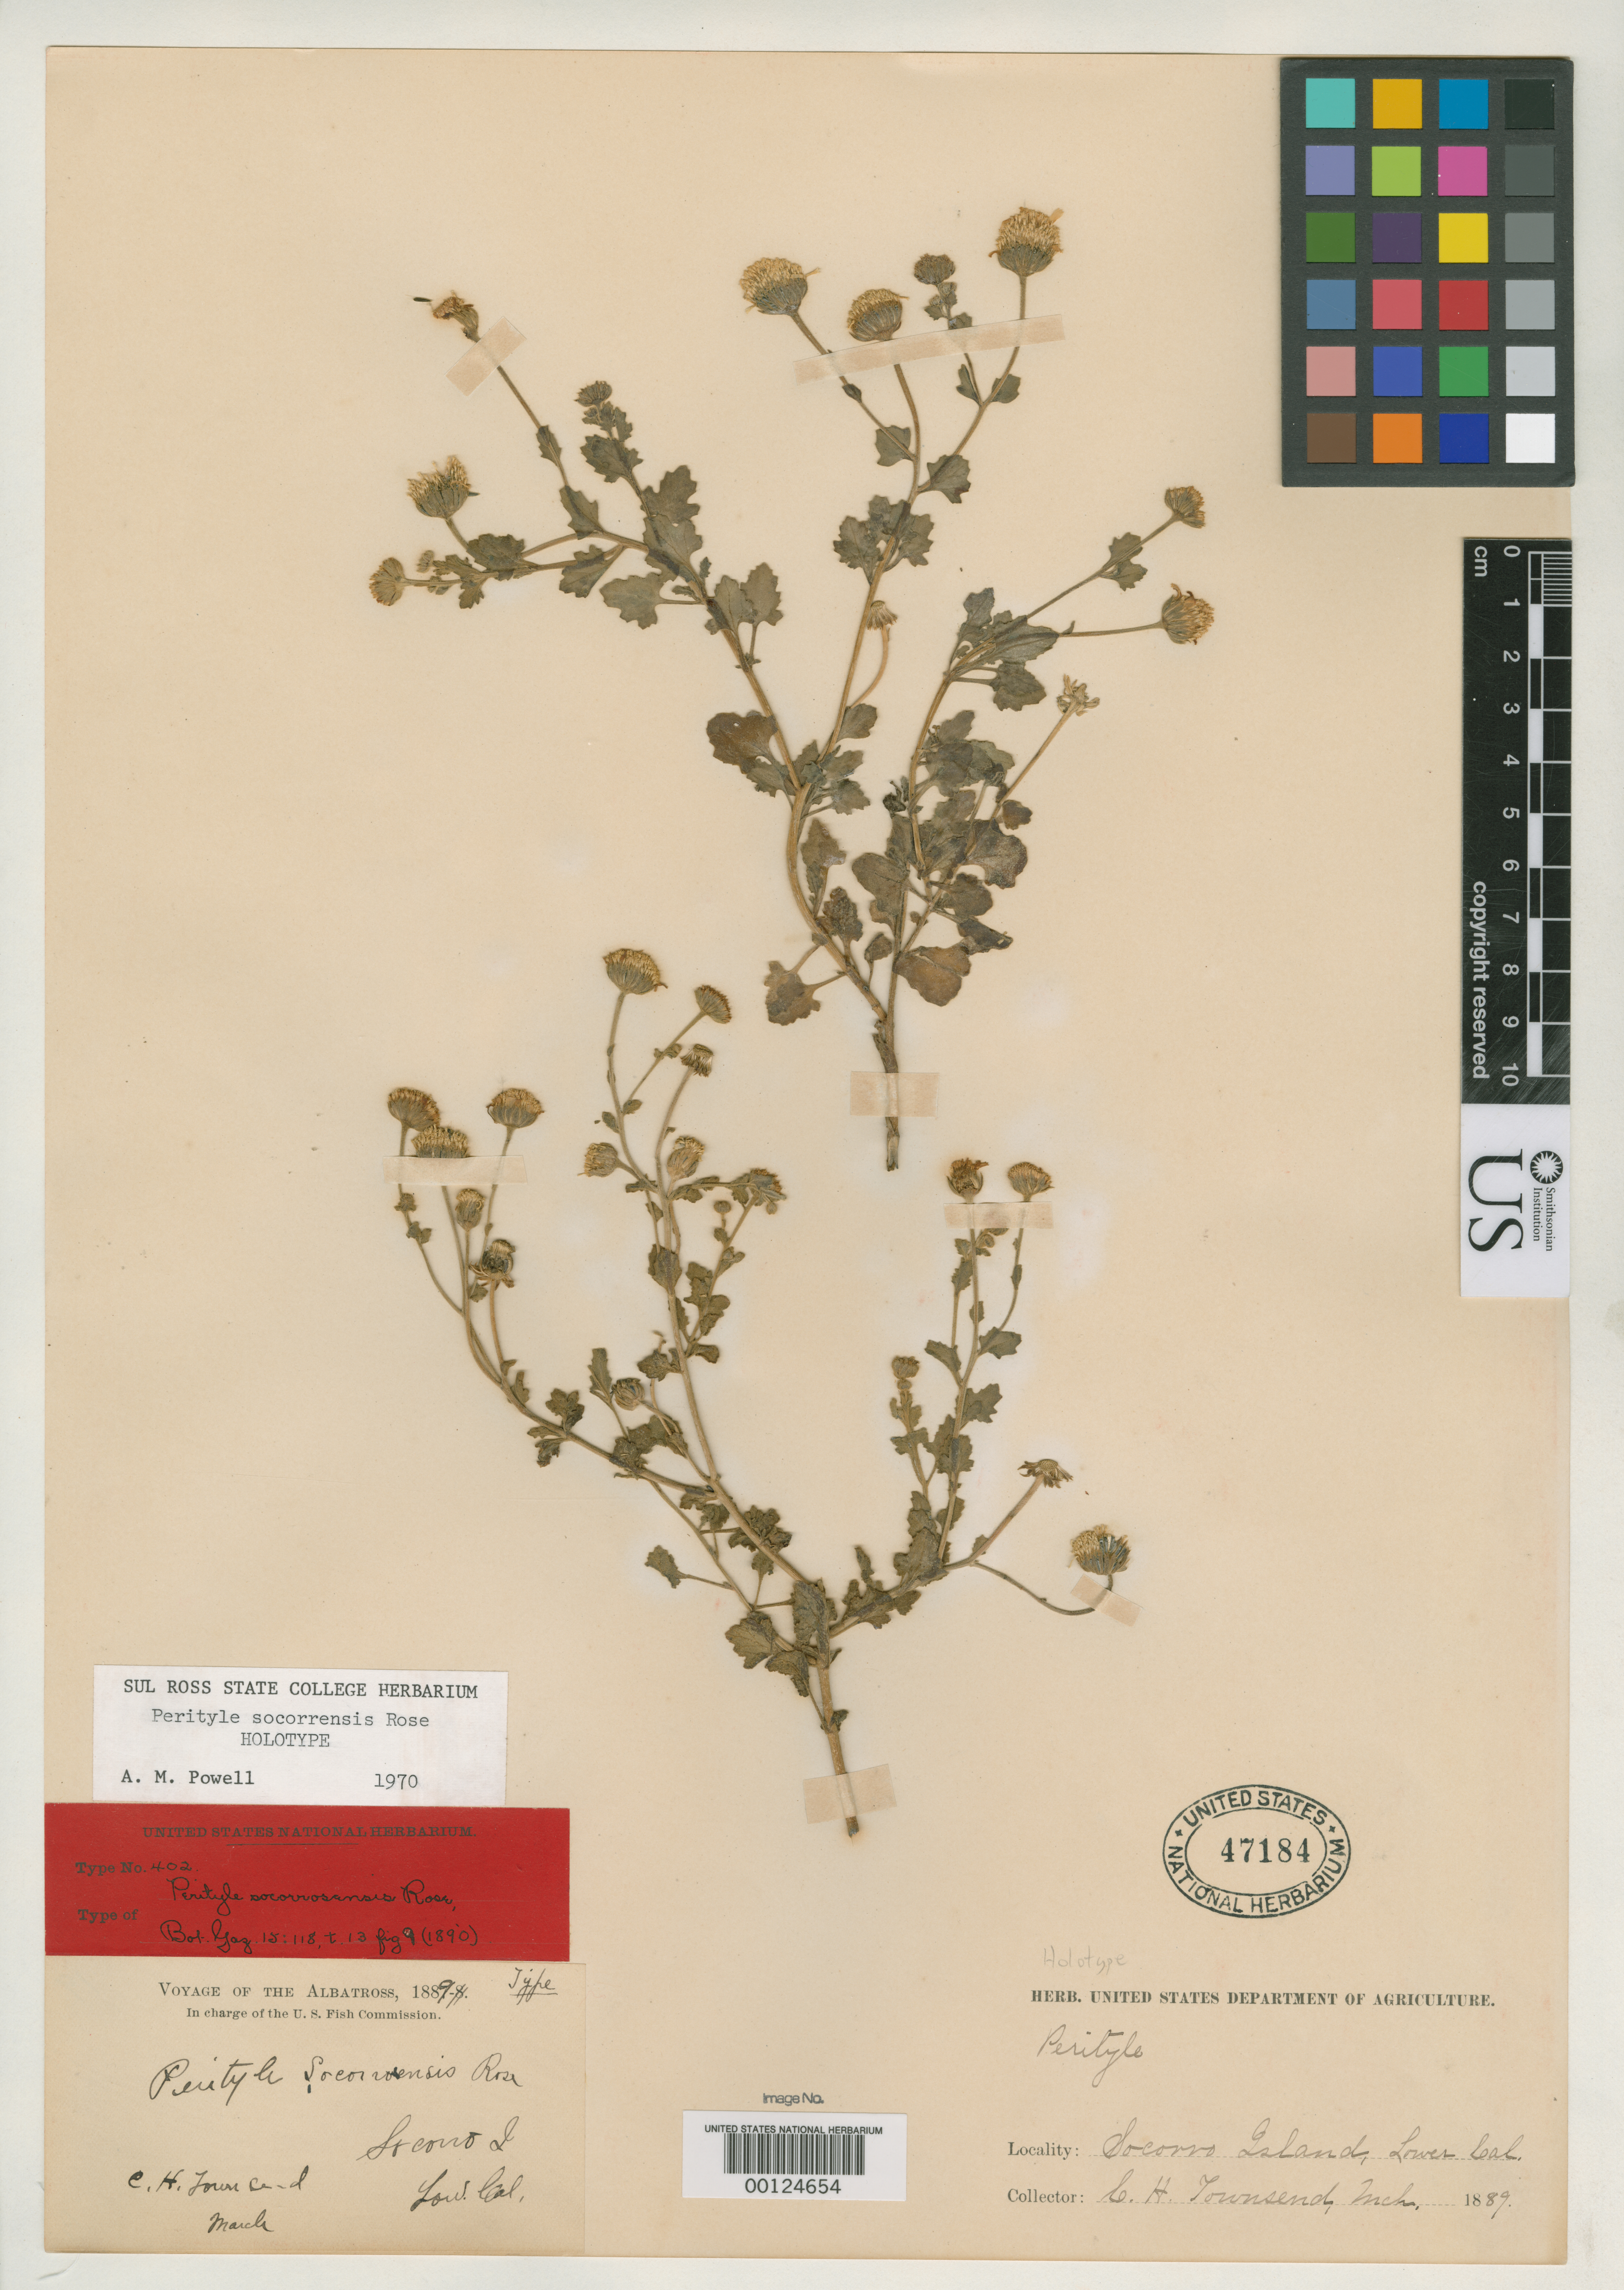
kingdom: Plantae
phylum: Tracheophyta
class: Magnoliopsida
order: Asterales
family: Asteraceae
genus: Perityle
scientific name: Perityle socorrosensis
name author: Rose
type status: Holotype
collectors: C. H. T. Townsend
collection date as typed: Mar 1889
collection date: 1889-03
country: Mexico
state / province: Colima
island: Socorro Island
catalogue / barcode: US 47184